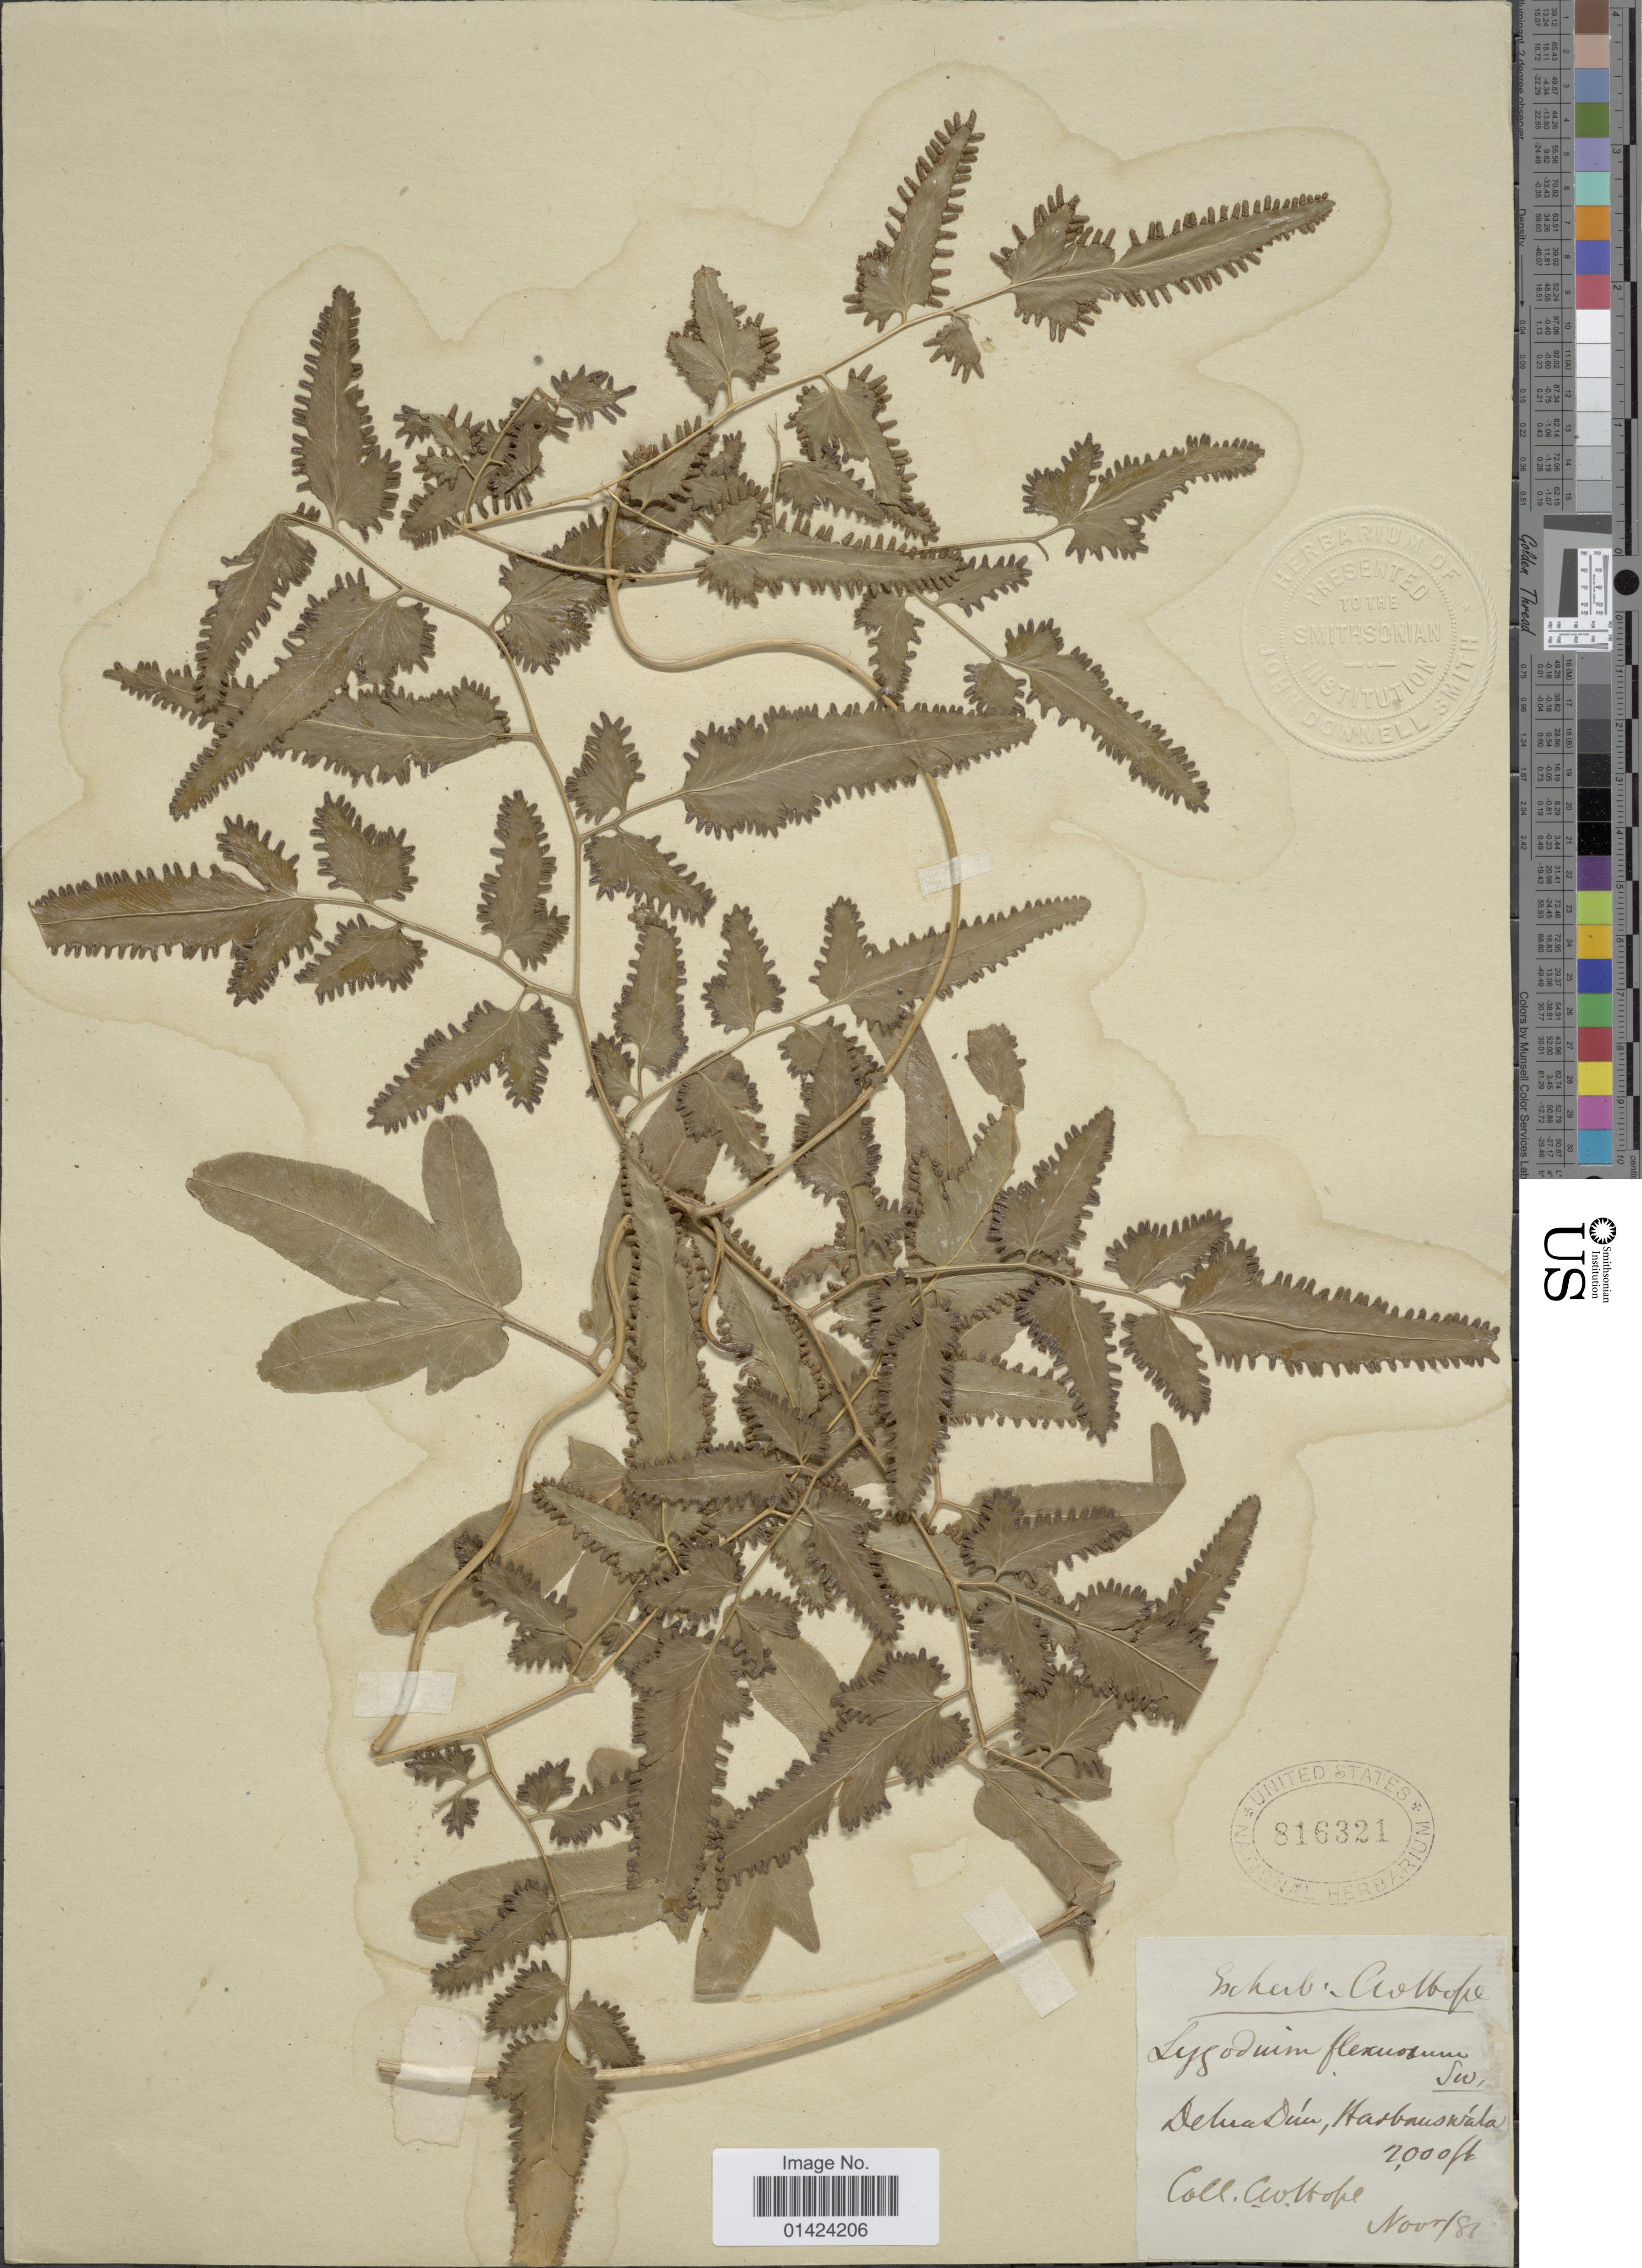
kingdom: Plantae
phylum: Tracheophyta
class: Polypodiopsida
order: Schizaeales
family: Lygodiaceae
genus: Lygodium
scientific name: Lygodium flexuosum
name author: Sw.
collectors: Coltope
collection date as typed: Transcribed d/m/y: /11/81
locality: DelnaDún, Harbauswáta. [interpreted]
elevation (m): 610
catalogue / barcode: US 816321